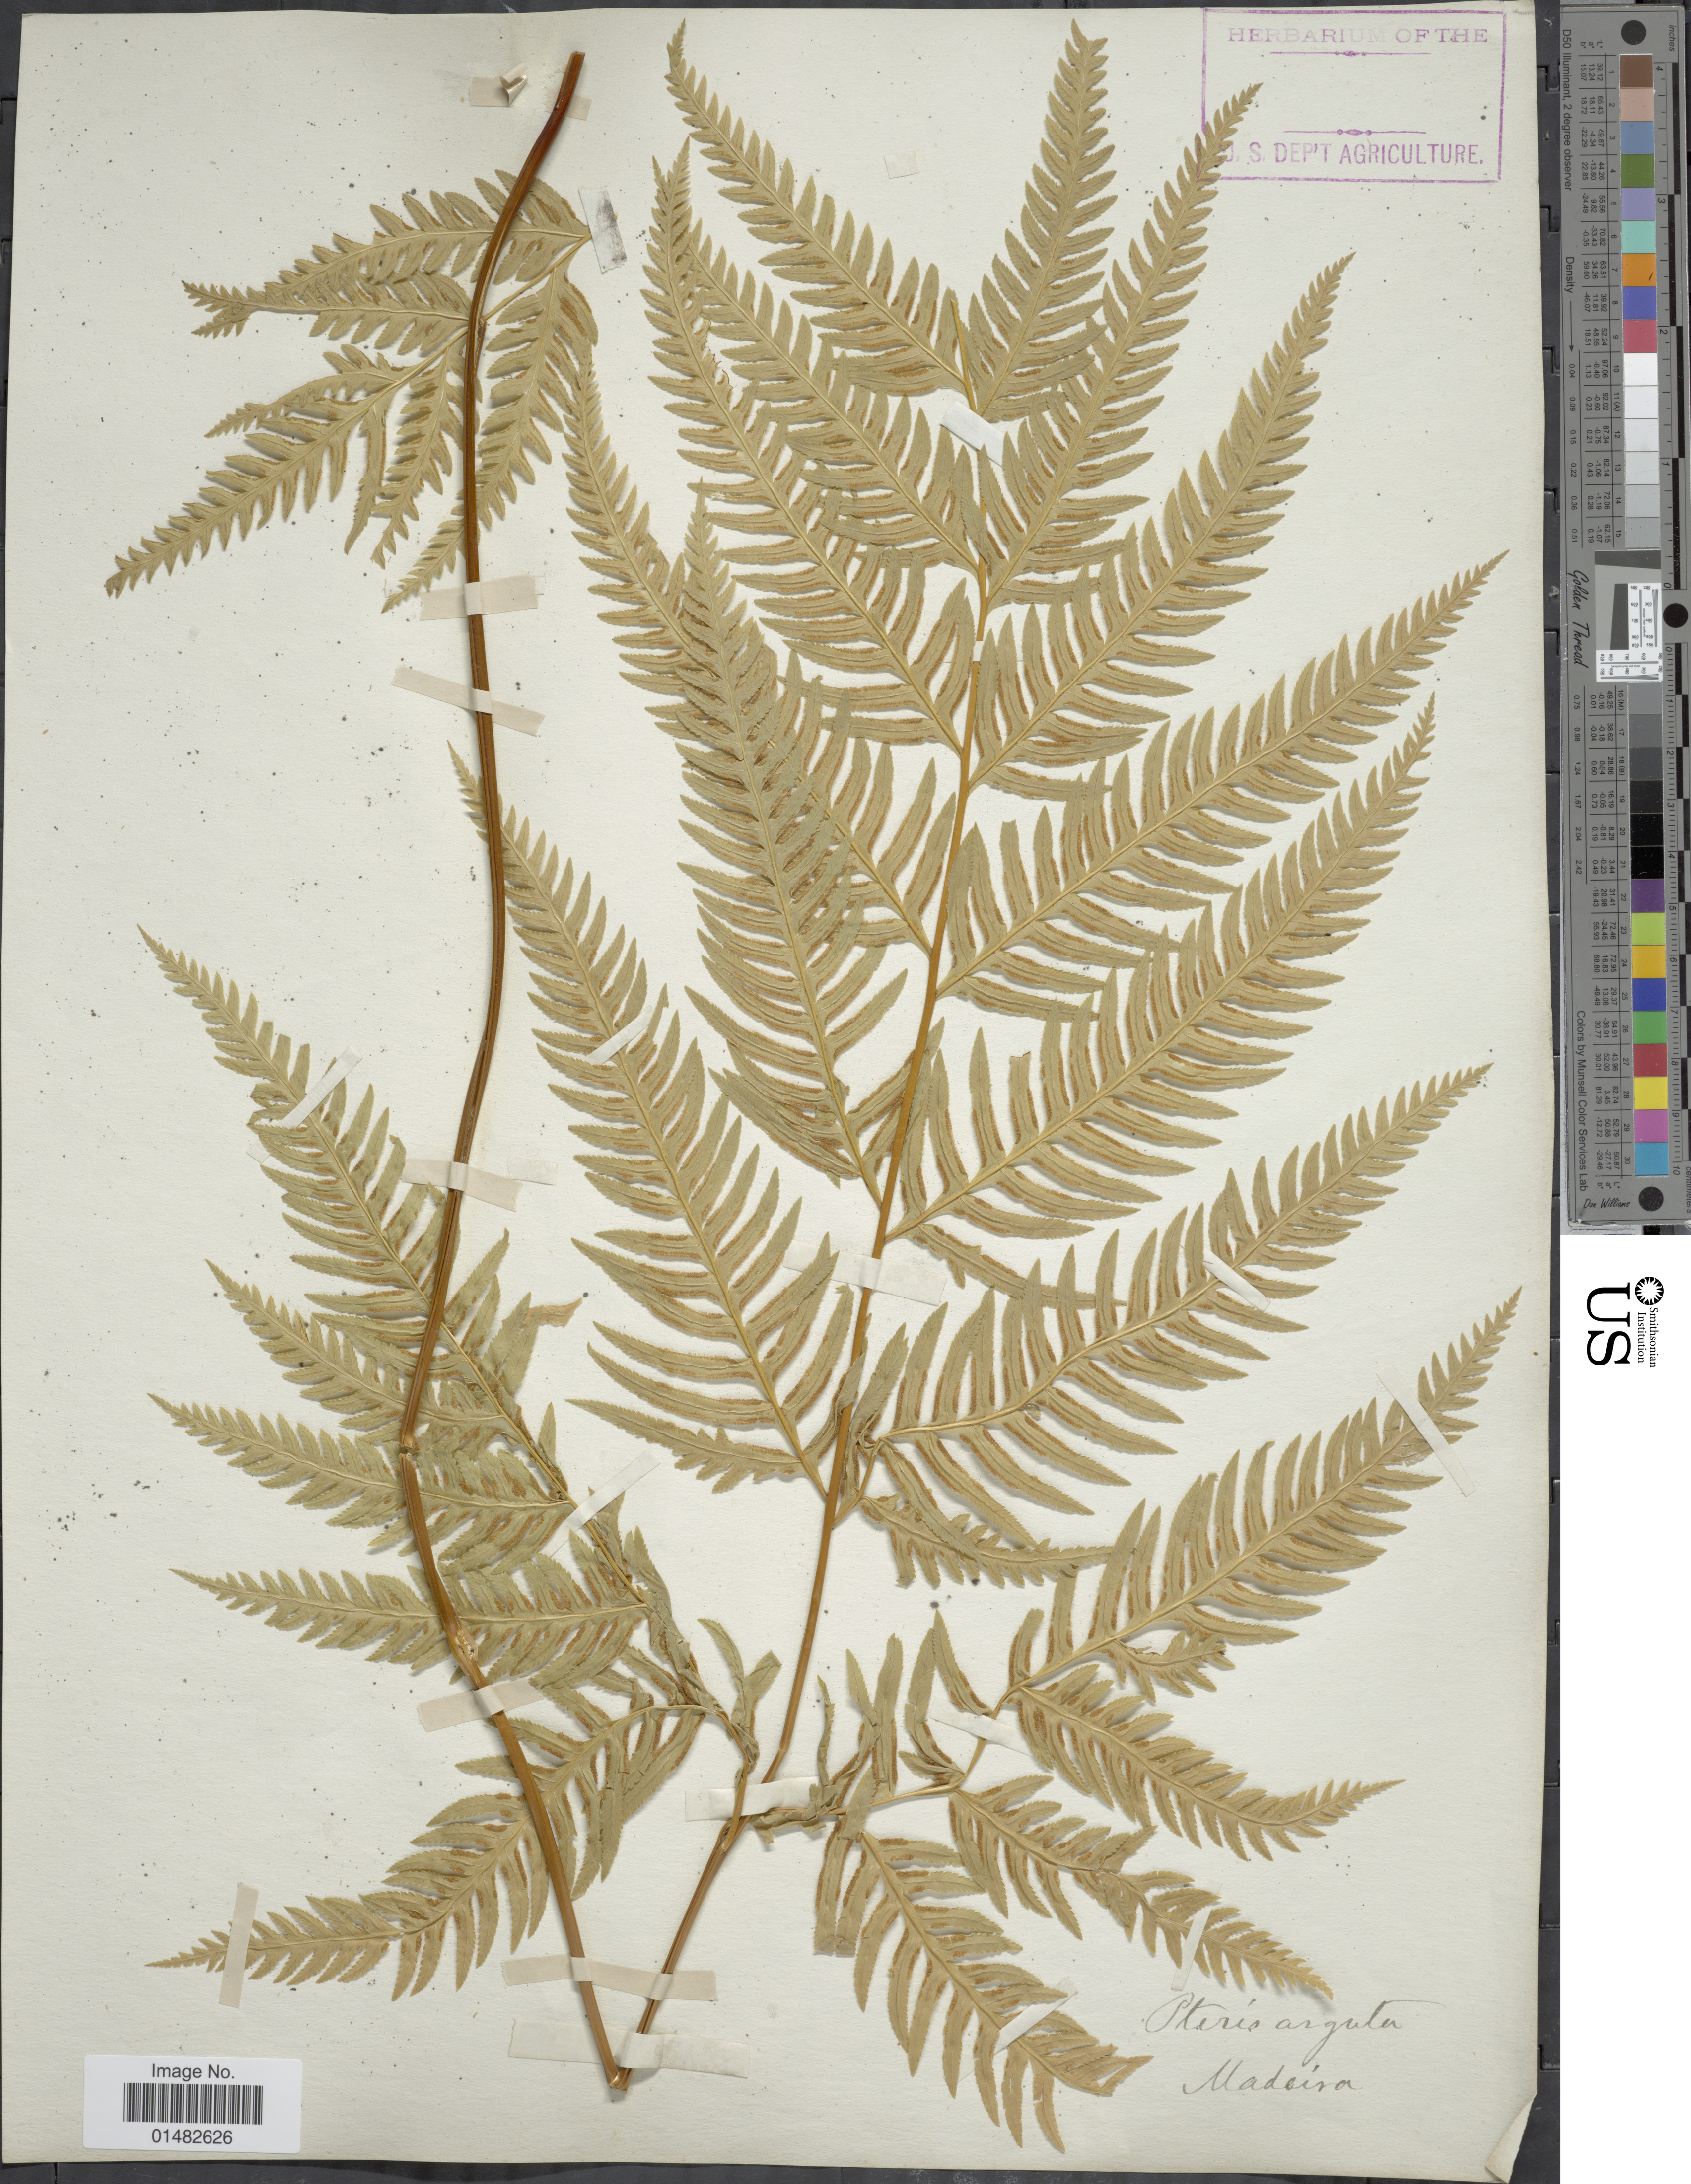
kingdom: Plantae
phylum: Tracheophyta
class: Polypodiopsida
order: Polypodiales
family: Pteridaceae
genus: Pteris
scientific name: Pteris arguta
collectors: Facchini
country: Portugal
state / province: Madeira (Aut. Reg.)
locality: Madeira